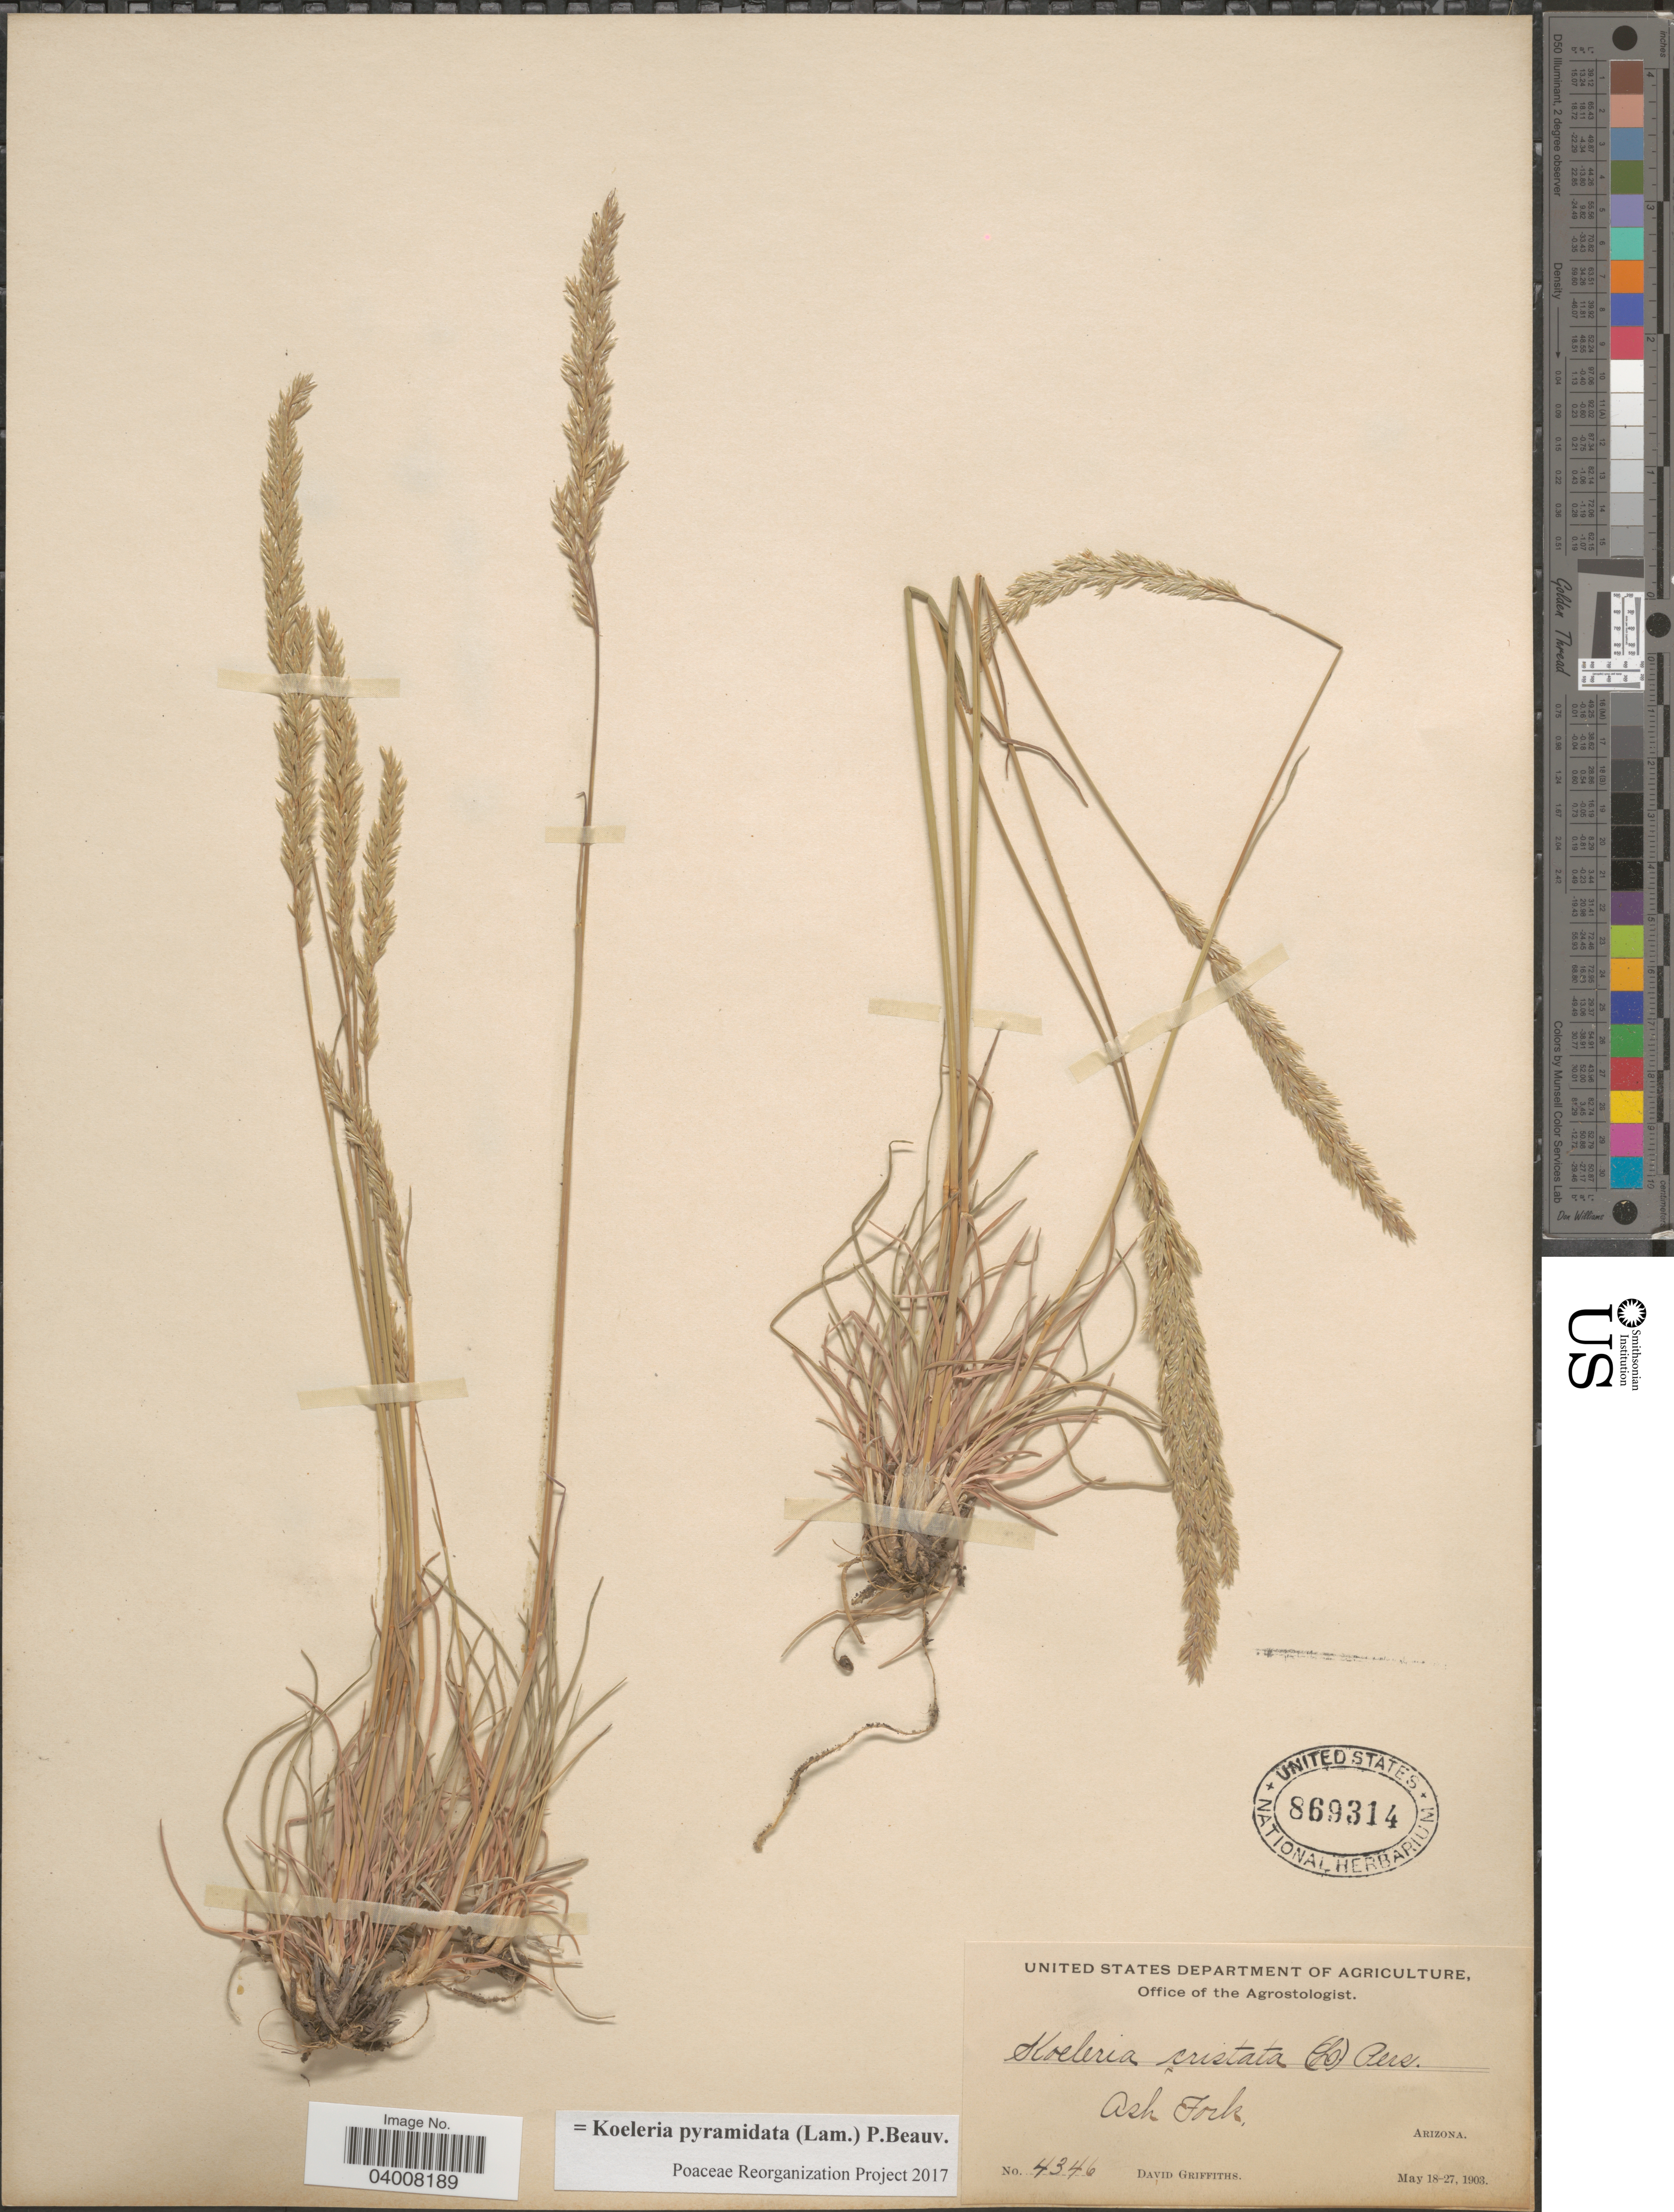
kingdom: Plantae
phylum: Tracheophyta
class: Liliopsida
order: Poales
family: Poaceae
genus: Koeleria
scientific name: Koeleria pyramidata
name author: (Lam.) P. Beauv.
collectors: D. Griffiths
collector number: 4346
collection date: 1903-05-18/1903-05-27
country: United States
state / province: Arizona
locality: Ash Fork.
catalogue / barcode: US 869314